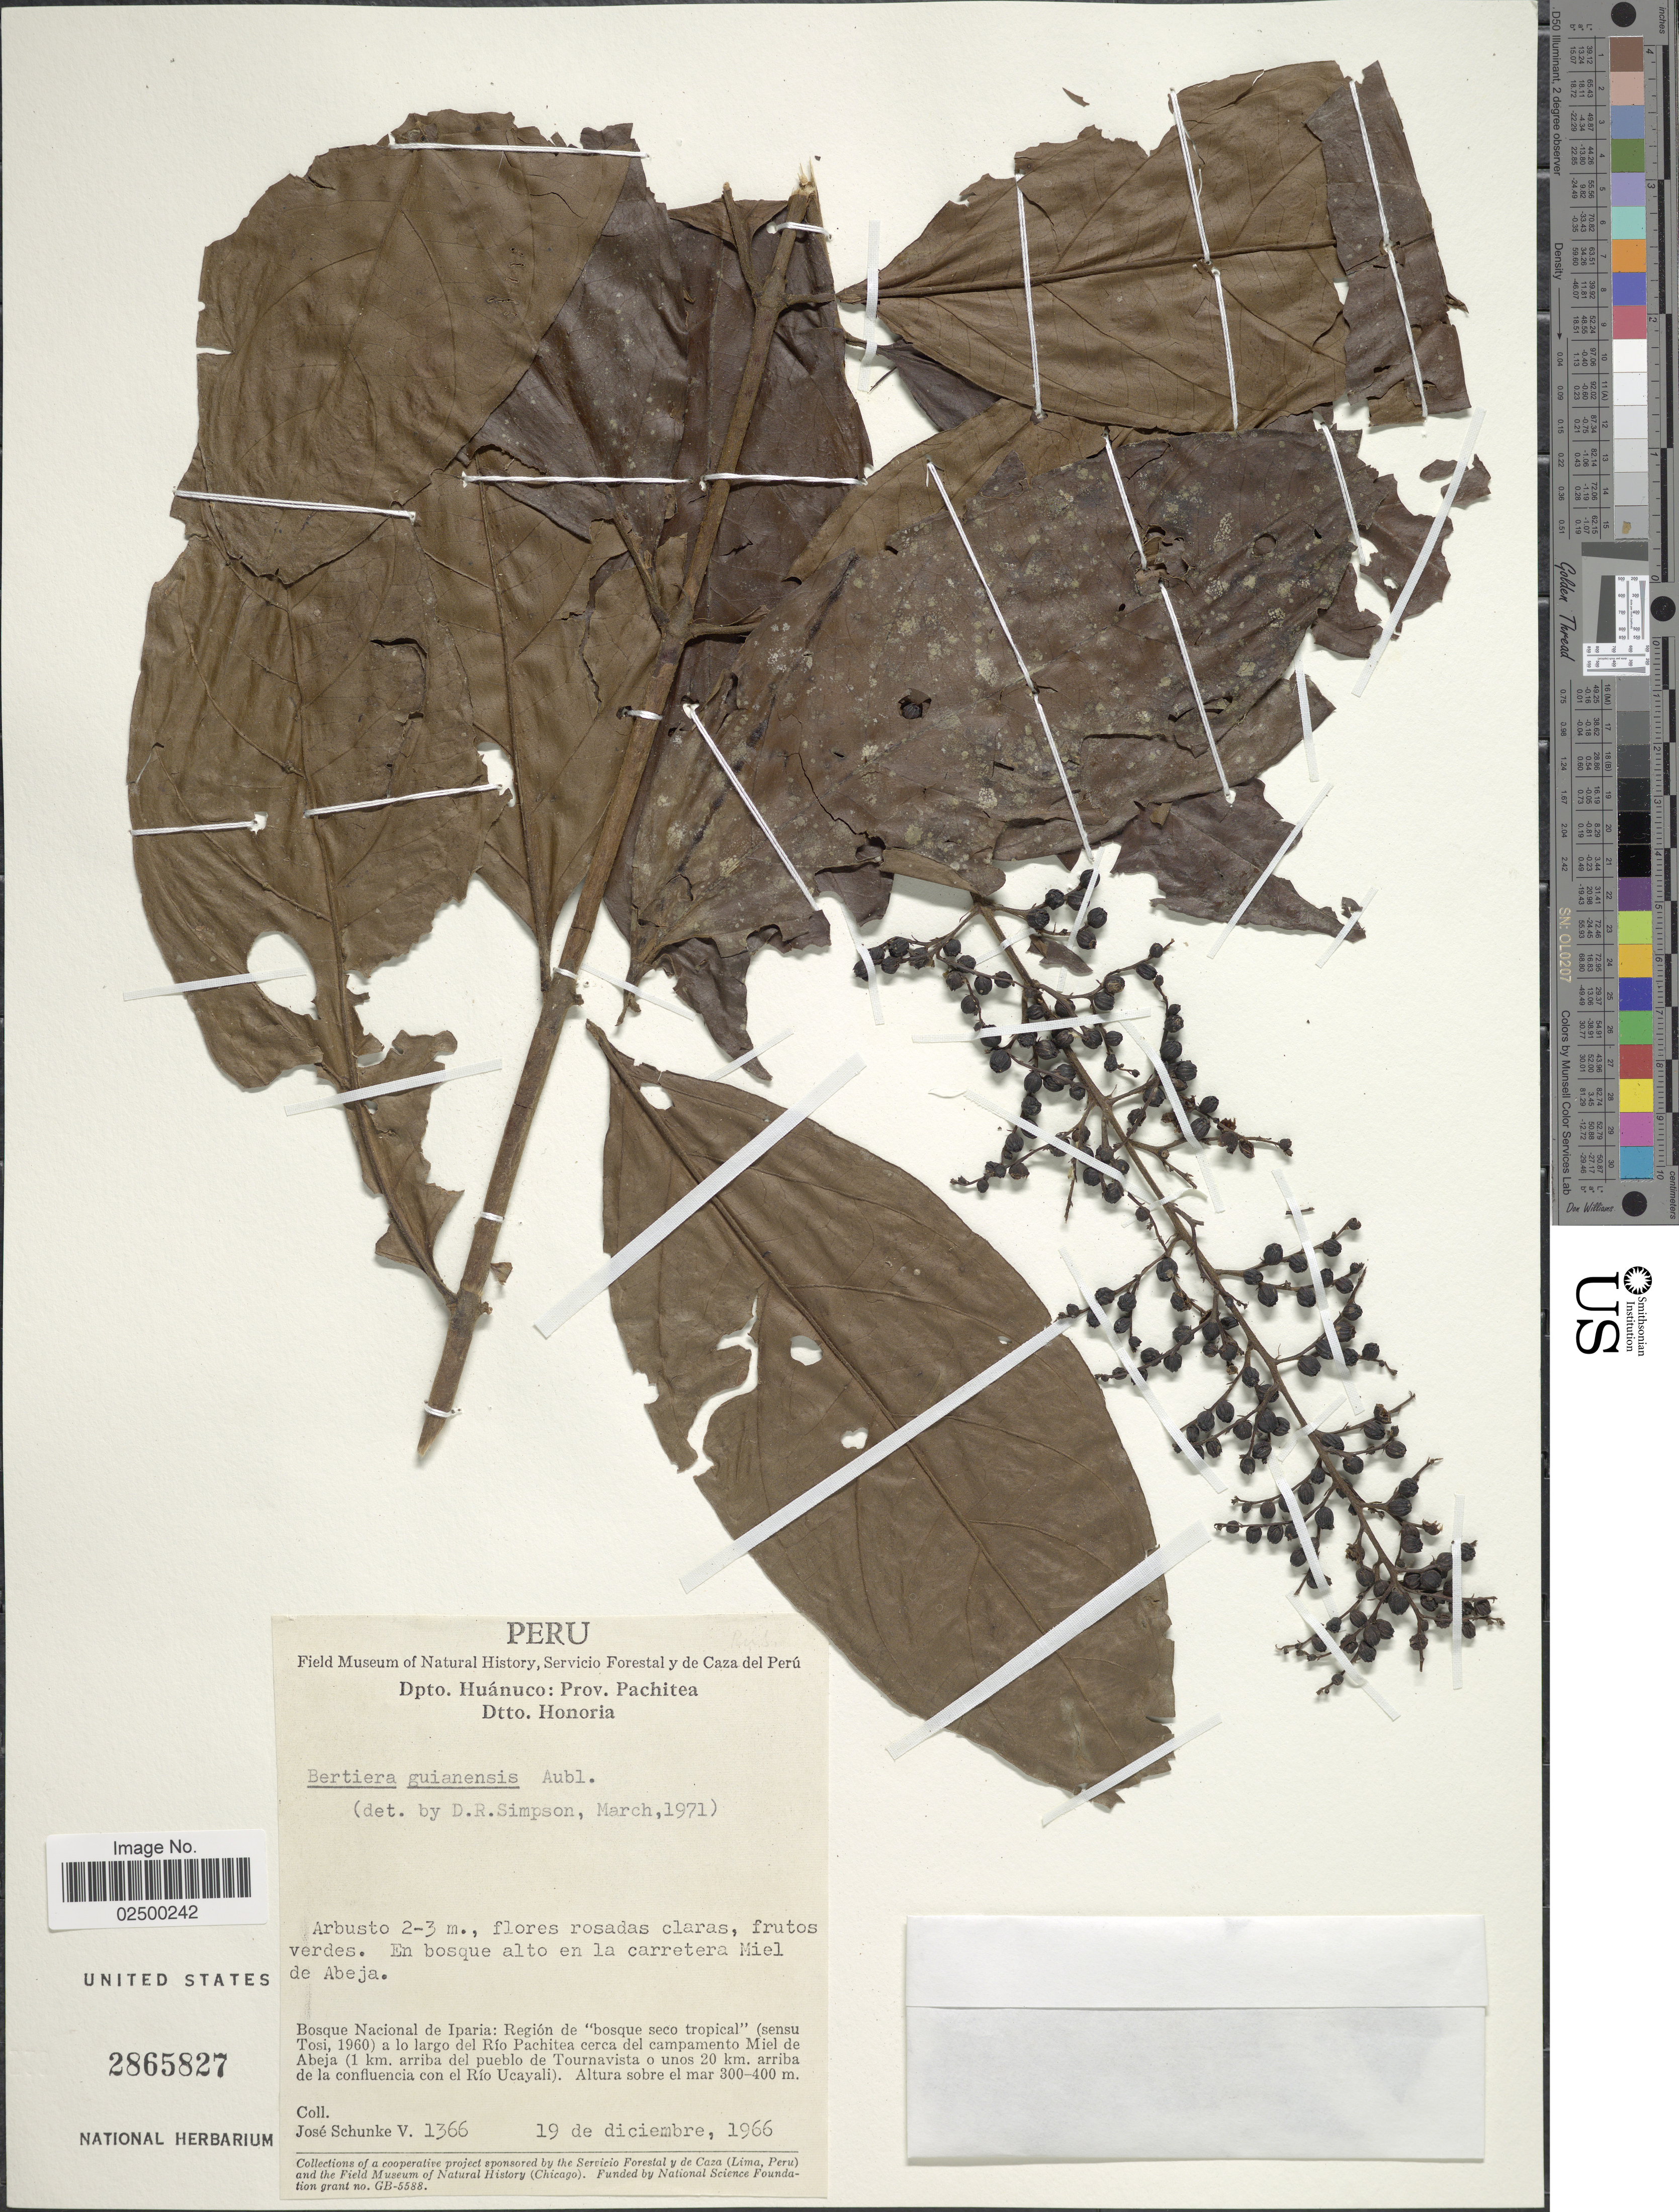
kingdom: Plantae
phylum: Tracheophyta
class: Magnoliopsida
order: Gentianales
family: Rubiaceae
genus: Bertiera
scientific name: Bertiera guianensis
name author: Aubl.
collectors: J. Schunke Vigo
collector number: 1366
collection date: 1966-12-19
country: Peru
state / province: Huánuco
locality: Prov. Pachitea, Dtto. Honoria, en bosque alto en la carretera Miel de Abeja a 4 km. del campamento, Bosque Nacional de Iparia: Region de "bosque seco tropical" (sensu Tosi, 1960), a lo largo del Rio Pachitea cerca del campamento Miel de Abeja (1 km. arriba del pueblo de Tournavista o unos 20 km. arriba de la confluencia con el Rio Ucayali)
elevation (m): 300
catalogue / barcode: US 2865827